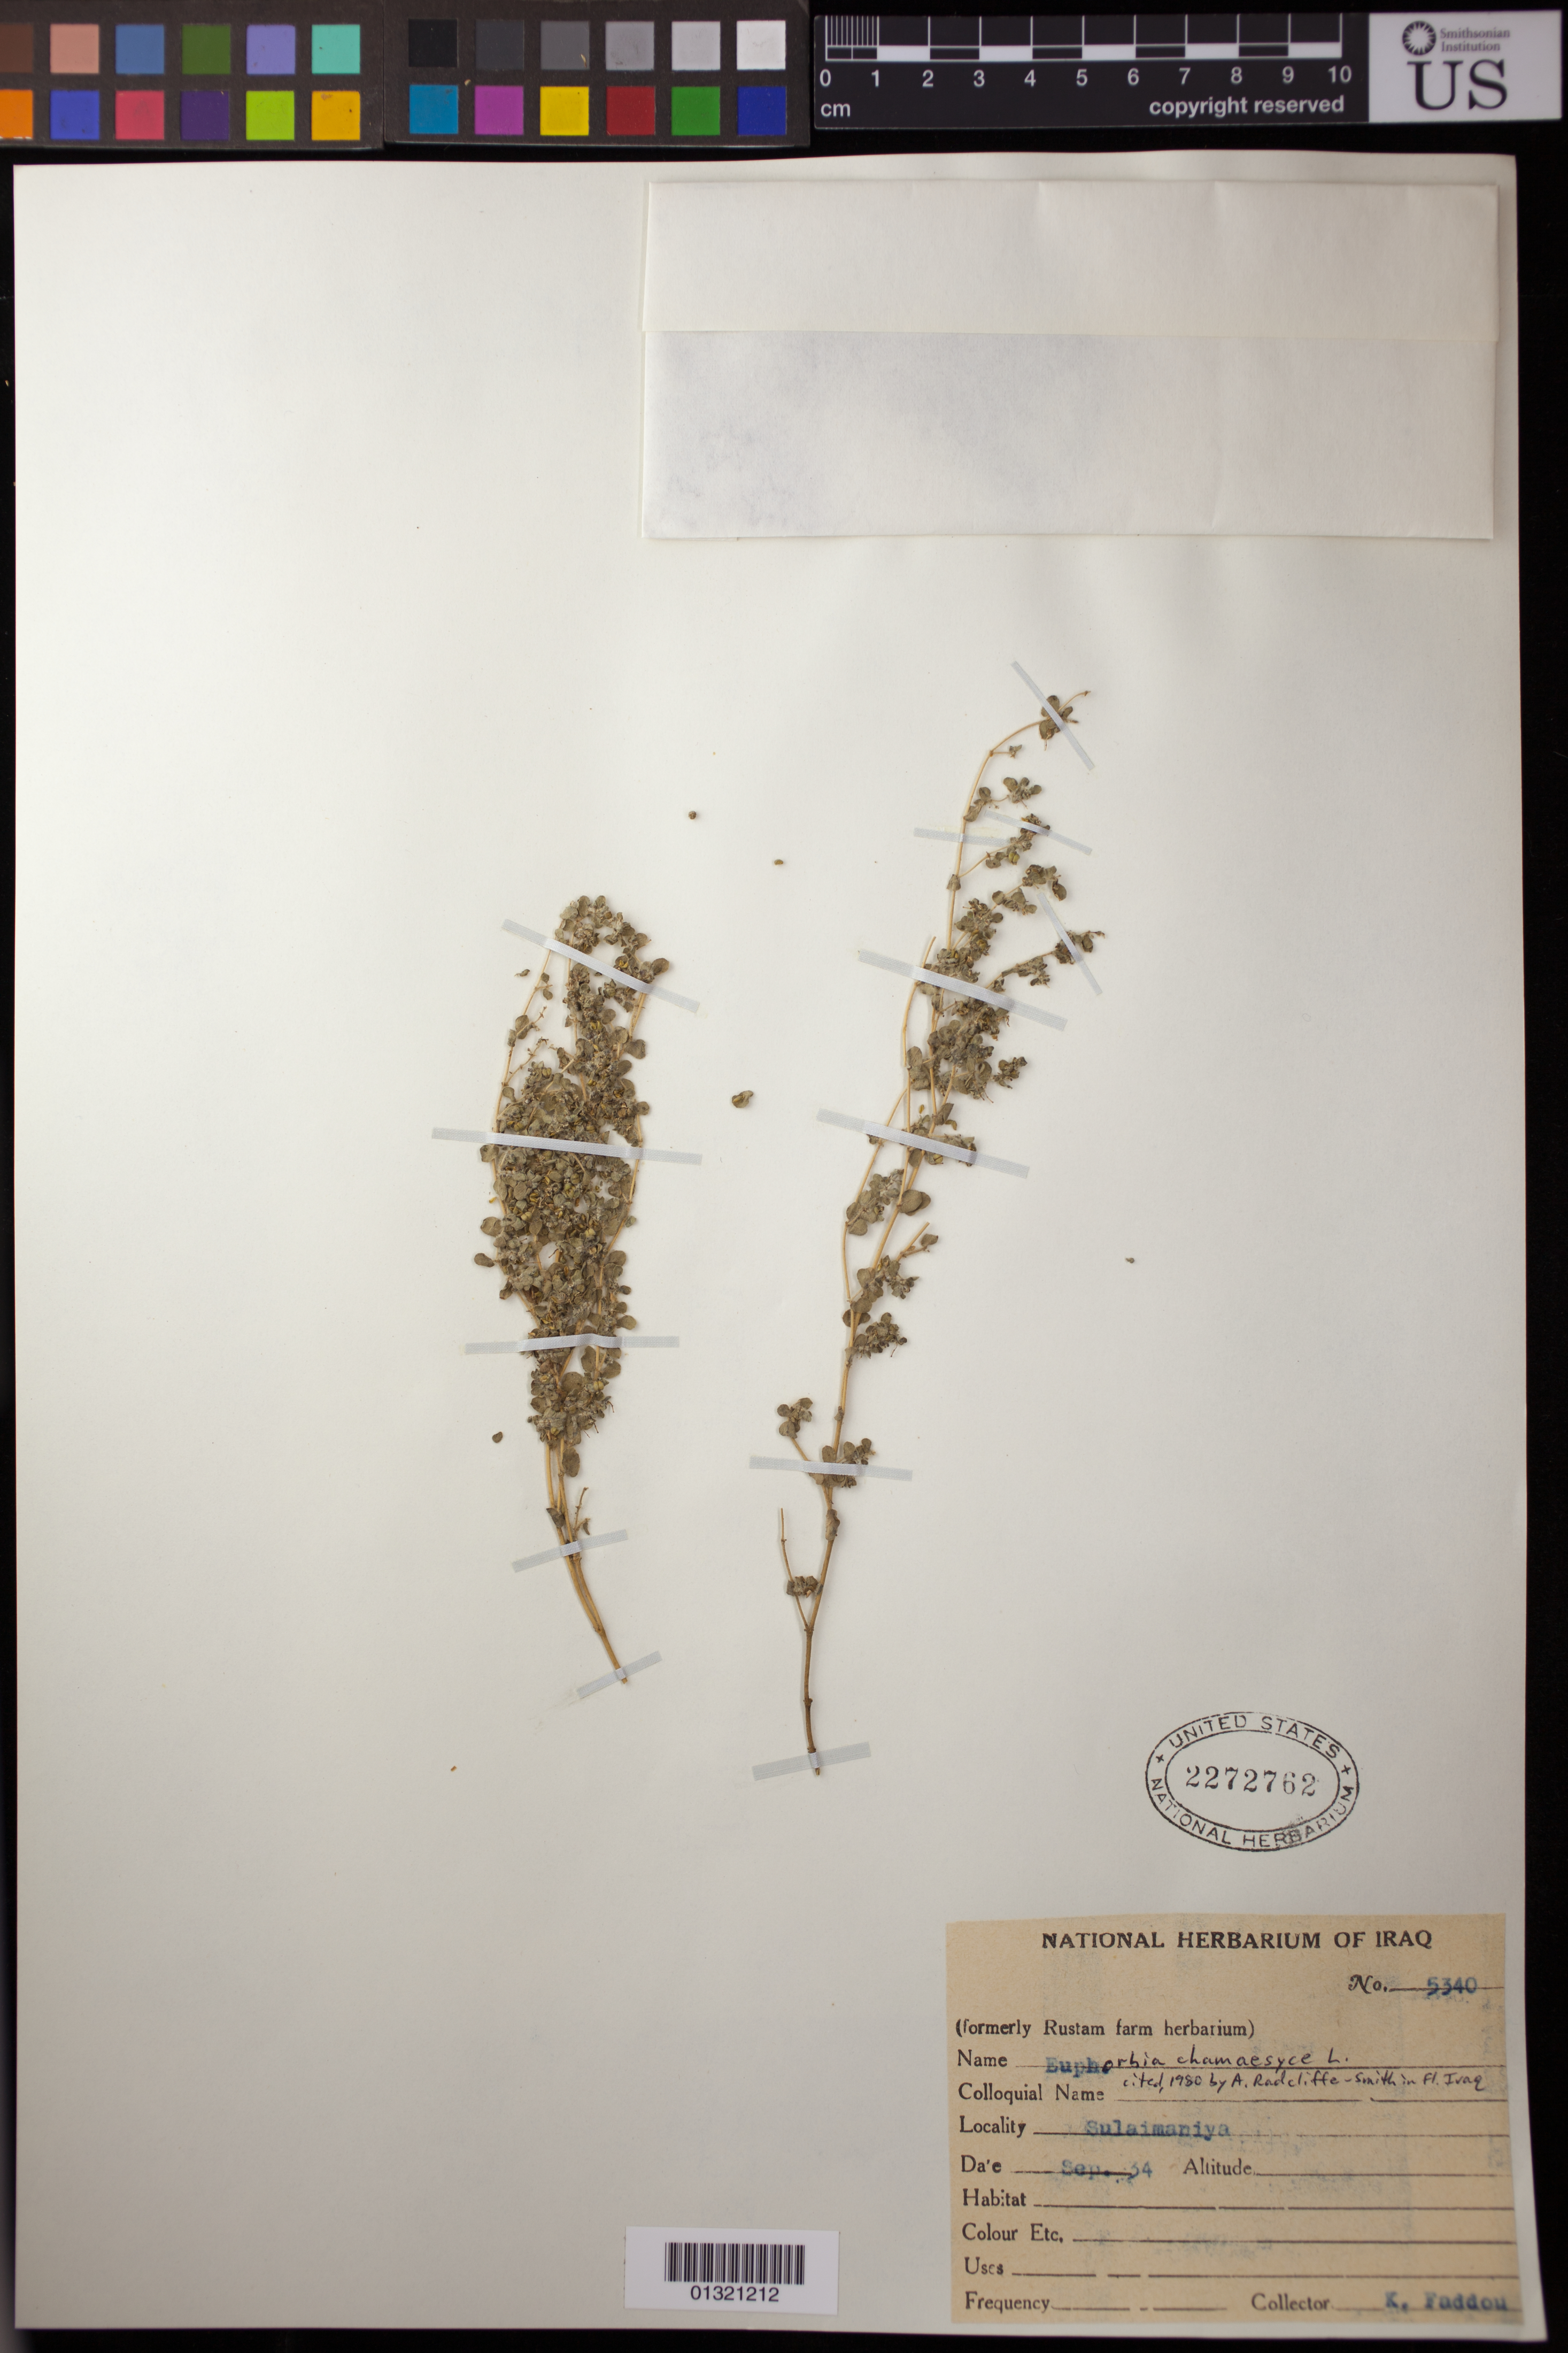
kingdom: Plantae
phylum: Tracheophyta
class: Magnoliopsida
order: Malpighiales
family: Euphorbiaceae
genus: Euphorbia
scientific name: Euphorbia chamaesyce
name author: L.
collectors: K. Faddou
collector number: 5340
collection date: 1934-09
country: Iraq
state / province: As Sulaymānīyah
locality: Sulaimaniya [Sulaymaniyah]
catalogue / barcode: US 2272762